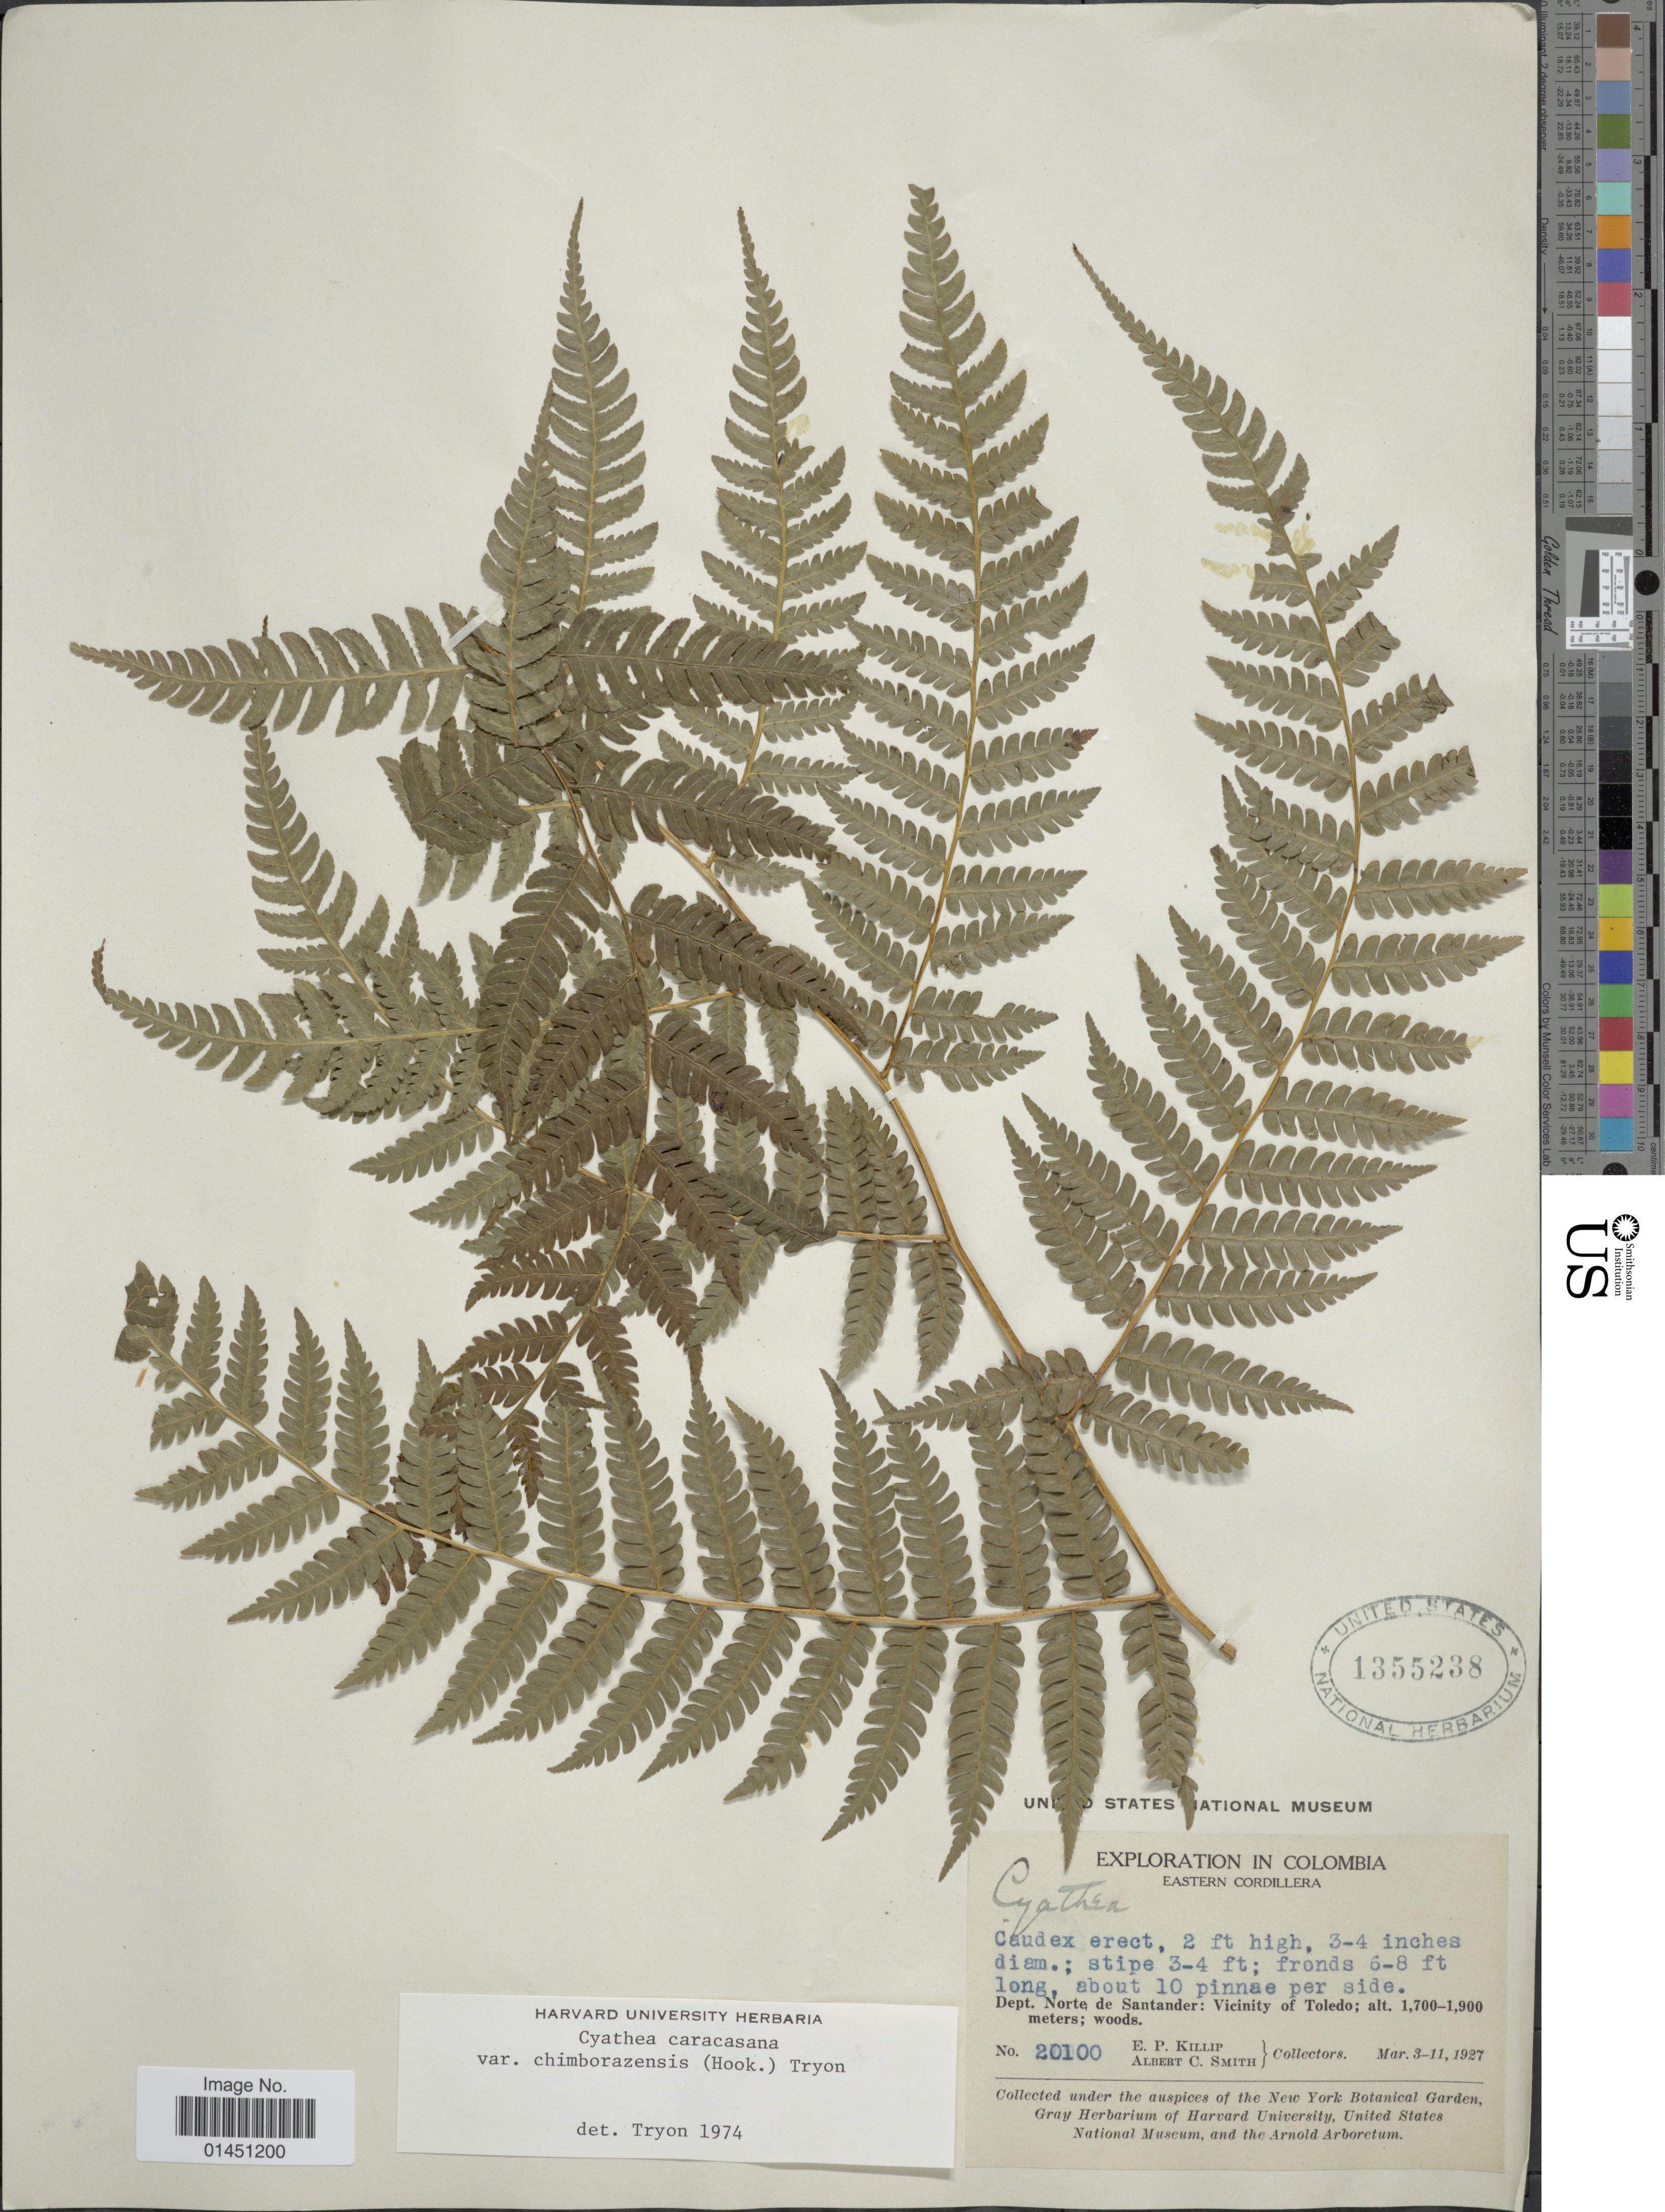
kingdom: Plantae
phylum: Tracheophyta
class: Polypodiopsida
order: Cyatheales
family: Cyatheaceae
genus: Cyathea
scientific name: Cyathea caracasana var. chimborazensis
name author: (Hook.) R.M. Tryon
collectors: E. P. Killip & A. C. Smith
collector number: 20100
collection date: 1927-03-03/1927-03-11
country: Colombia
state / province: Norte de Santander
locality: Eastern Cordillera, Vicinity of Toledo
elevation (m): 1700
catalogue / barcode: US 1355238